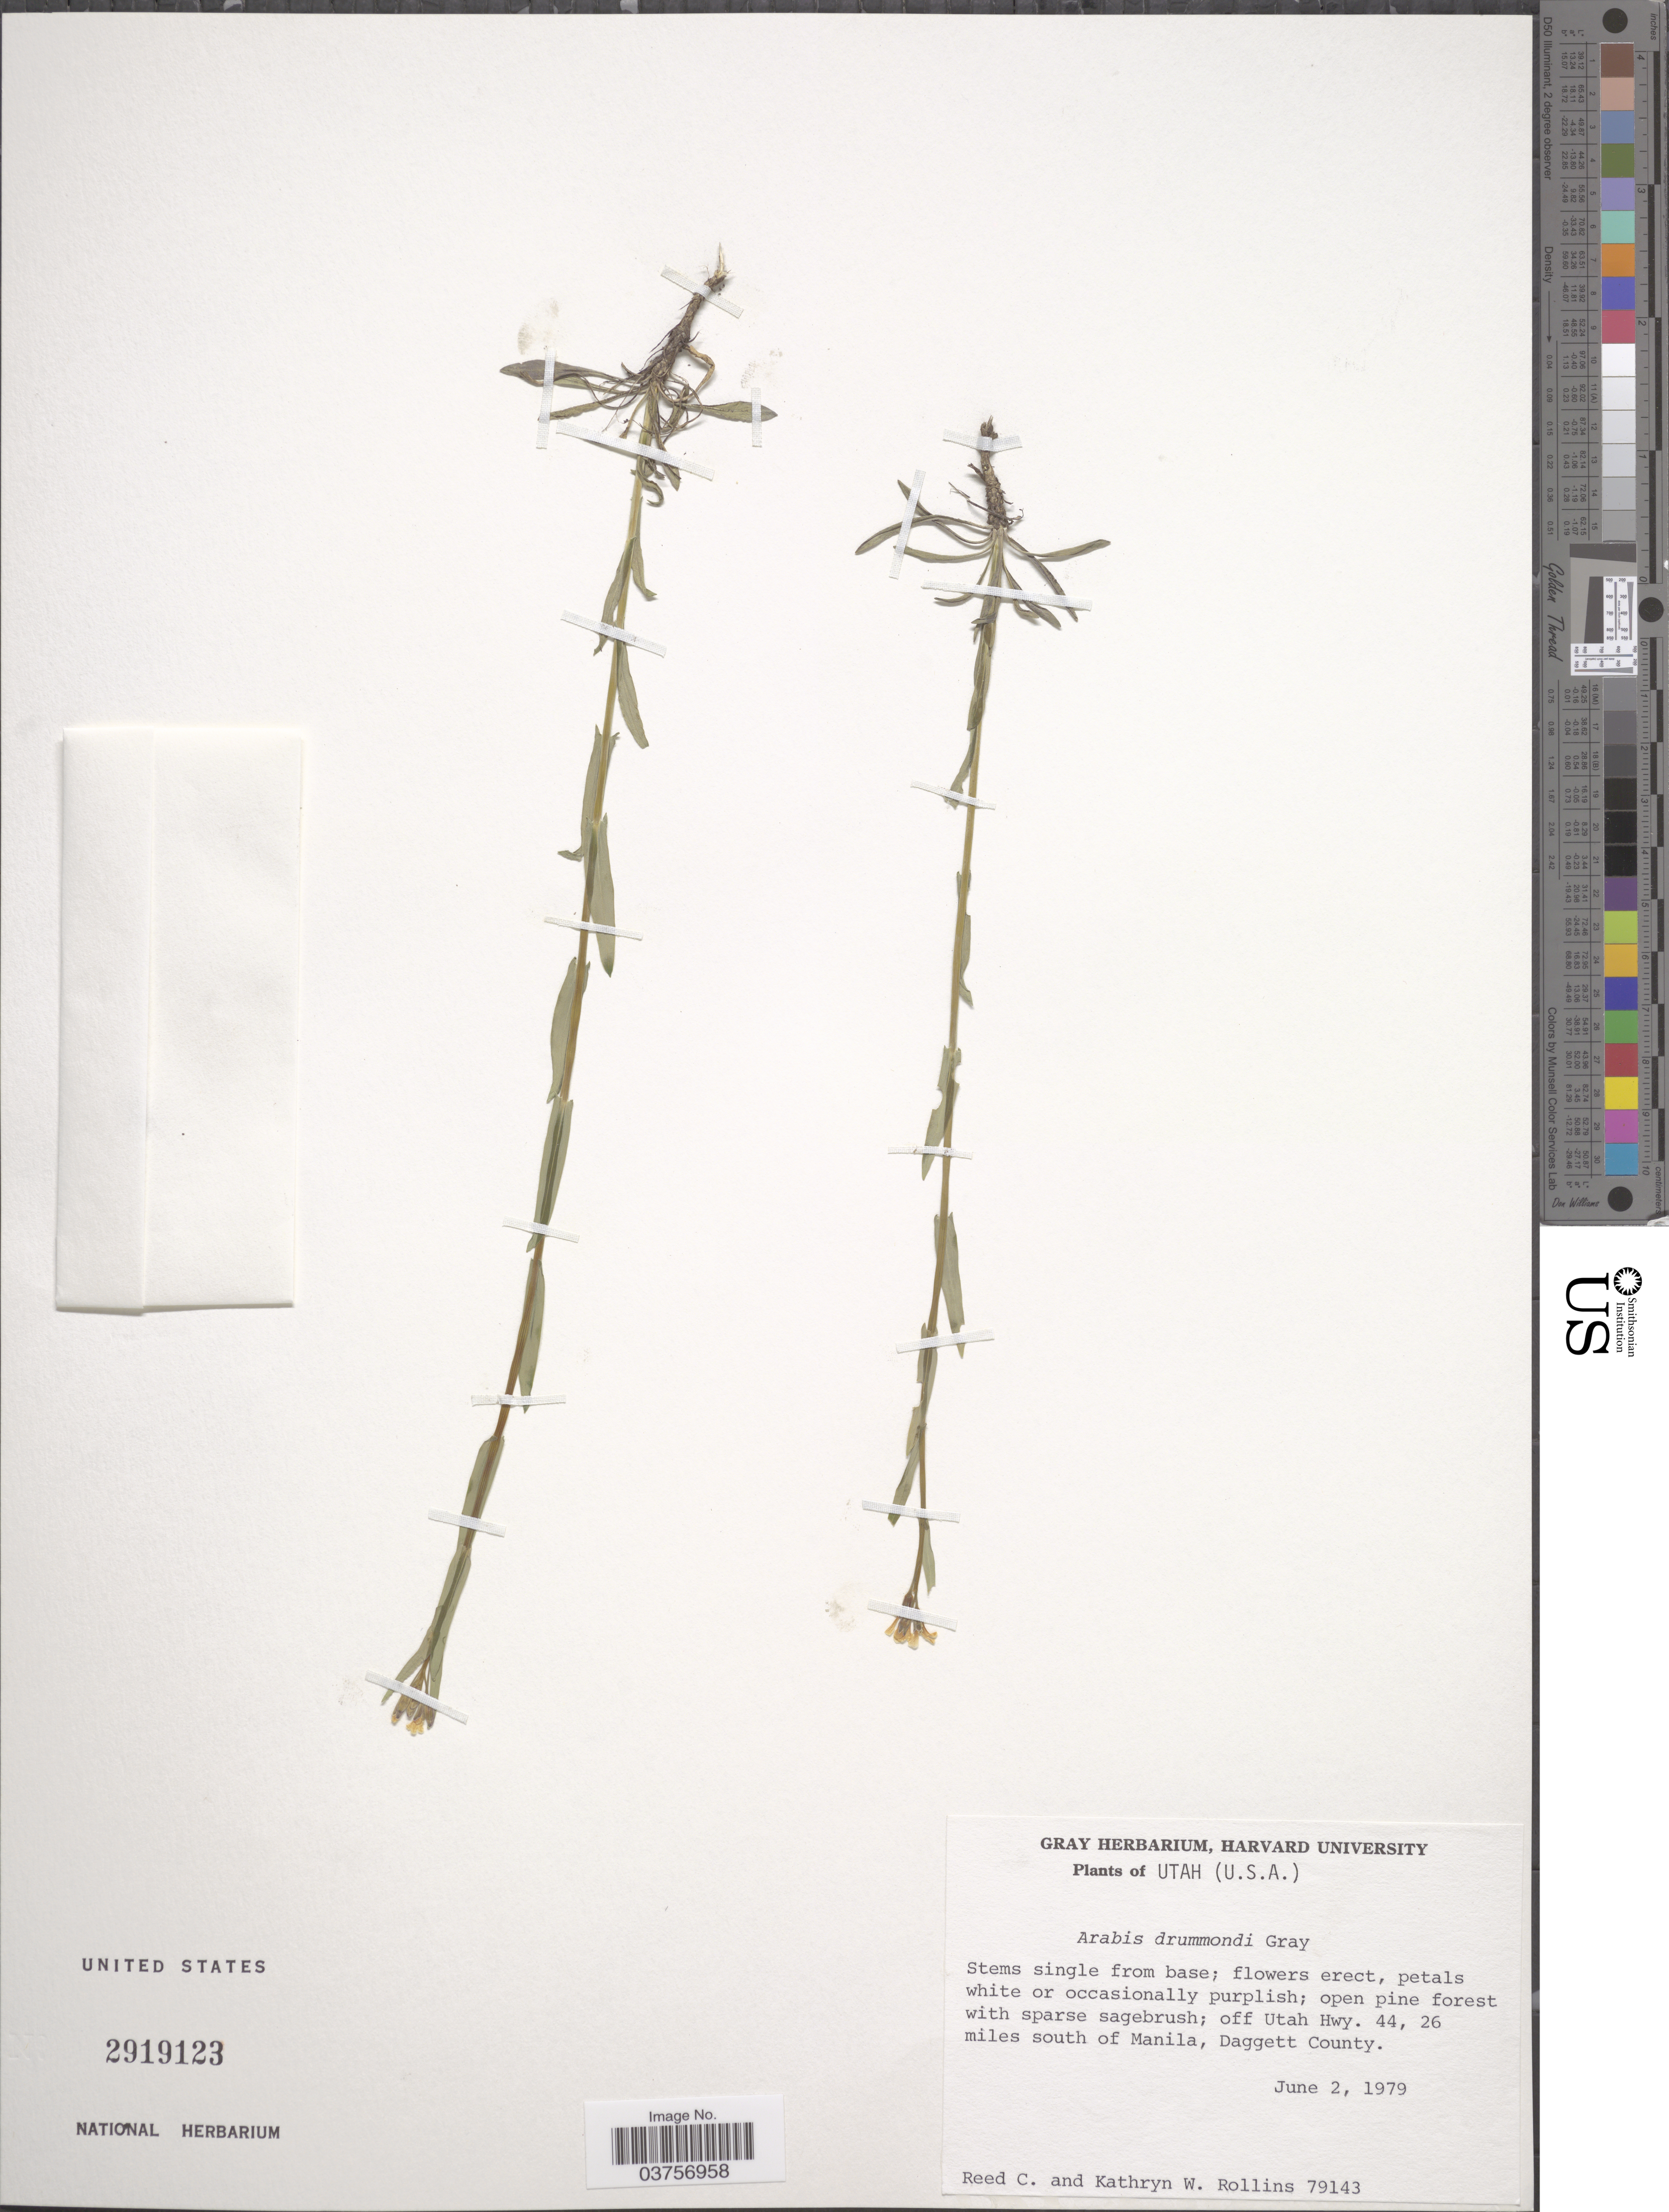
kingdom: Plantae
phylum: Tracheophyta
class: Magnoliopsida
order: Brassicales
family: Brassicaceae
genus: Arabis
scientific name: Arabis drummondii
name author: A. Gray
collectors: R. C. Rollins & K. W. Rollins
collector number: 79143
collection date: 1979-06-02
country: United States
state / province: Utah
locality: Off Utah Hwy. 44, 26 miles south of Manila, Daggett County.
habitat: open pine forest with sparse sagebrush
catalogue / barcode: US 2919123